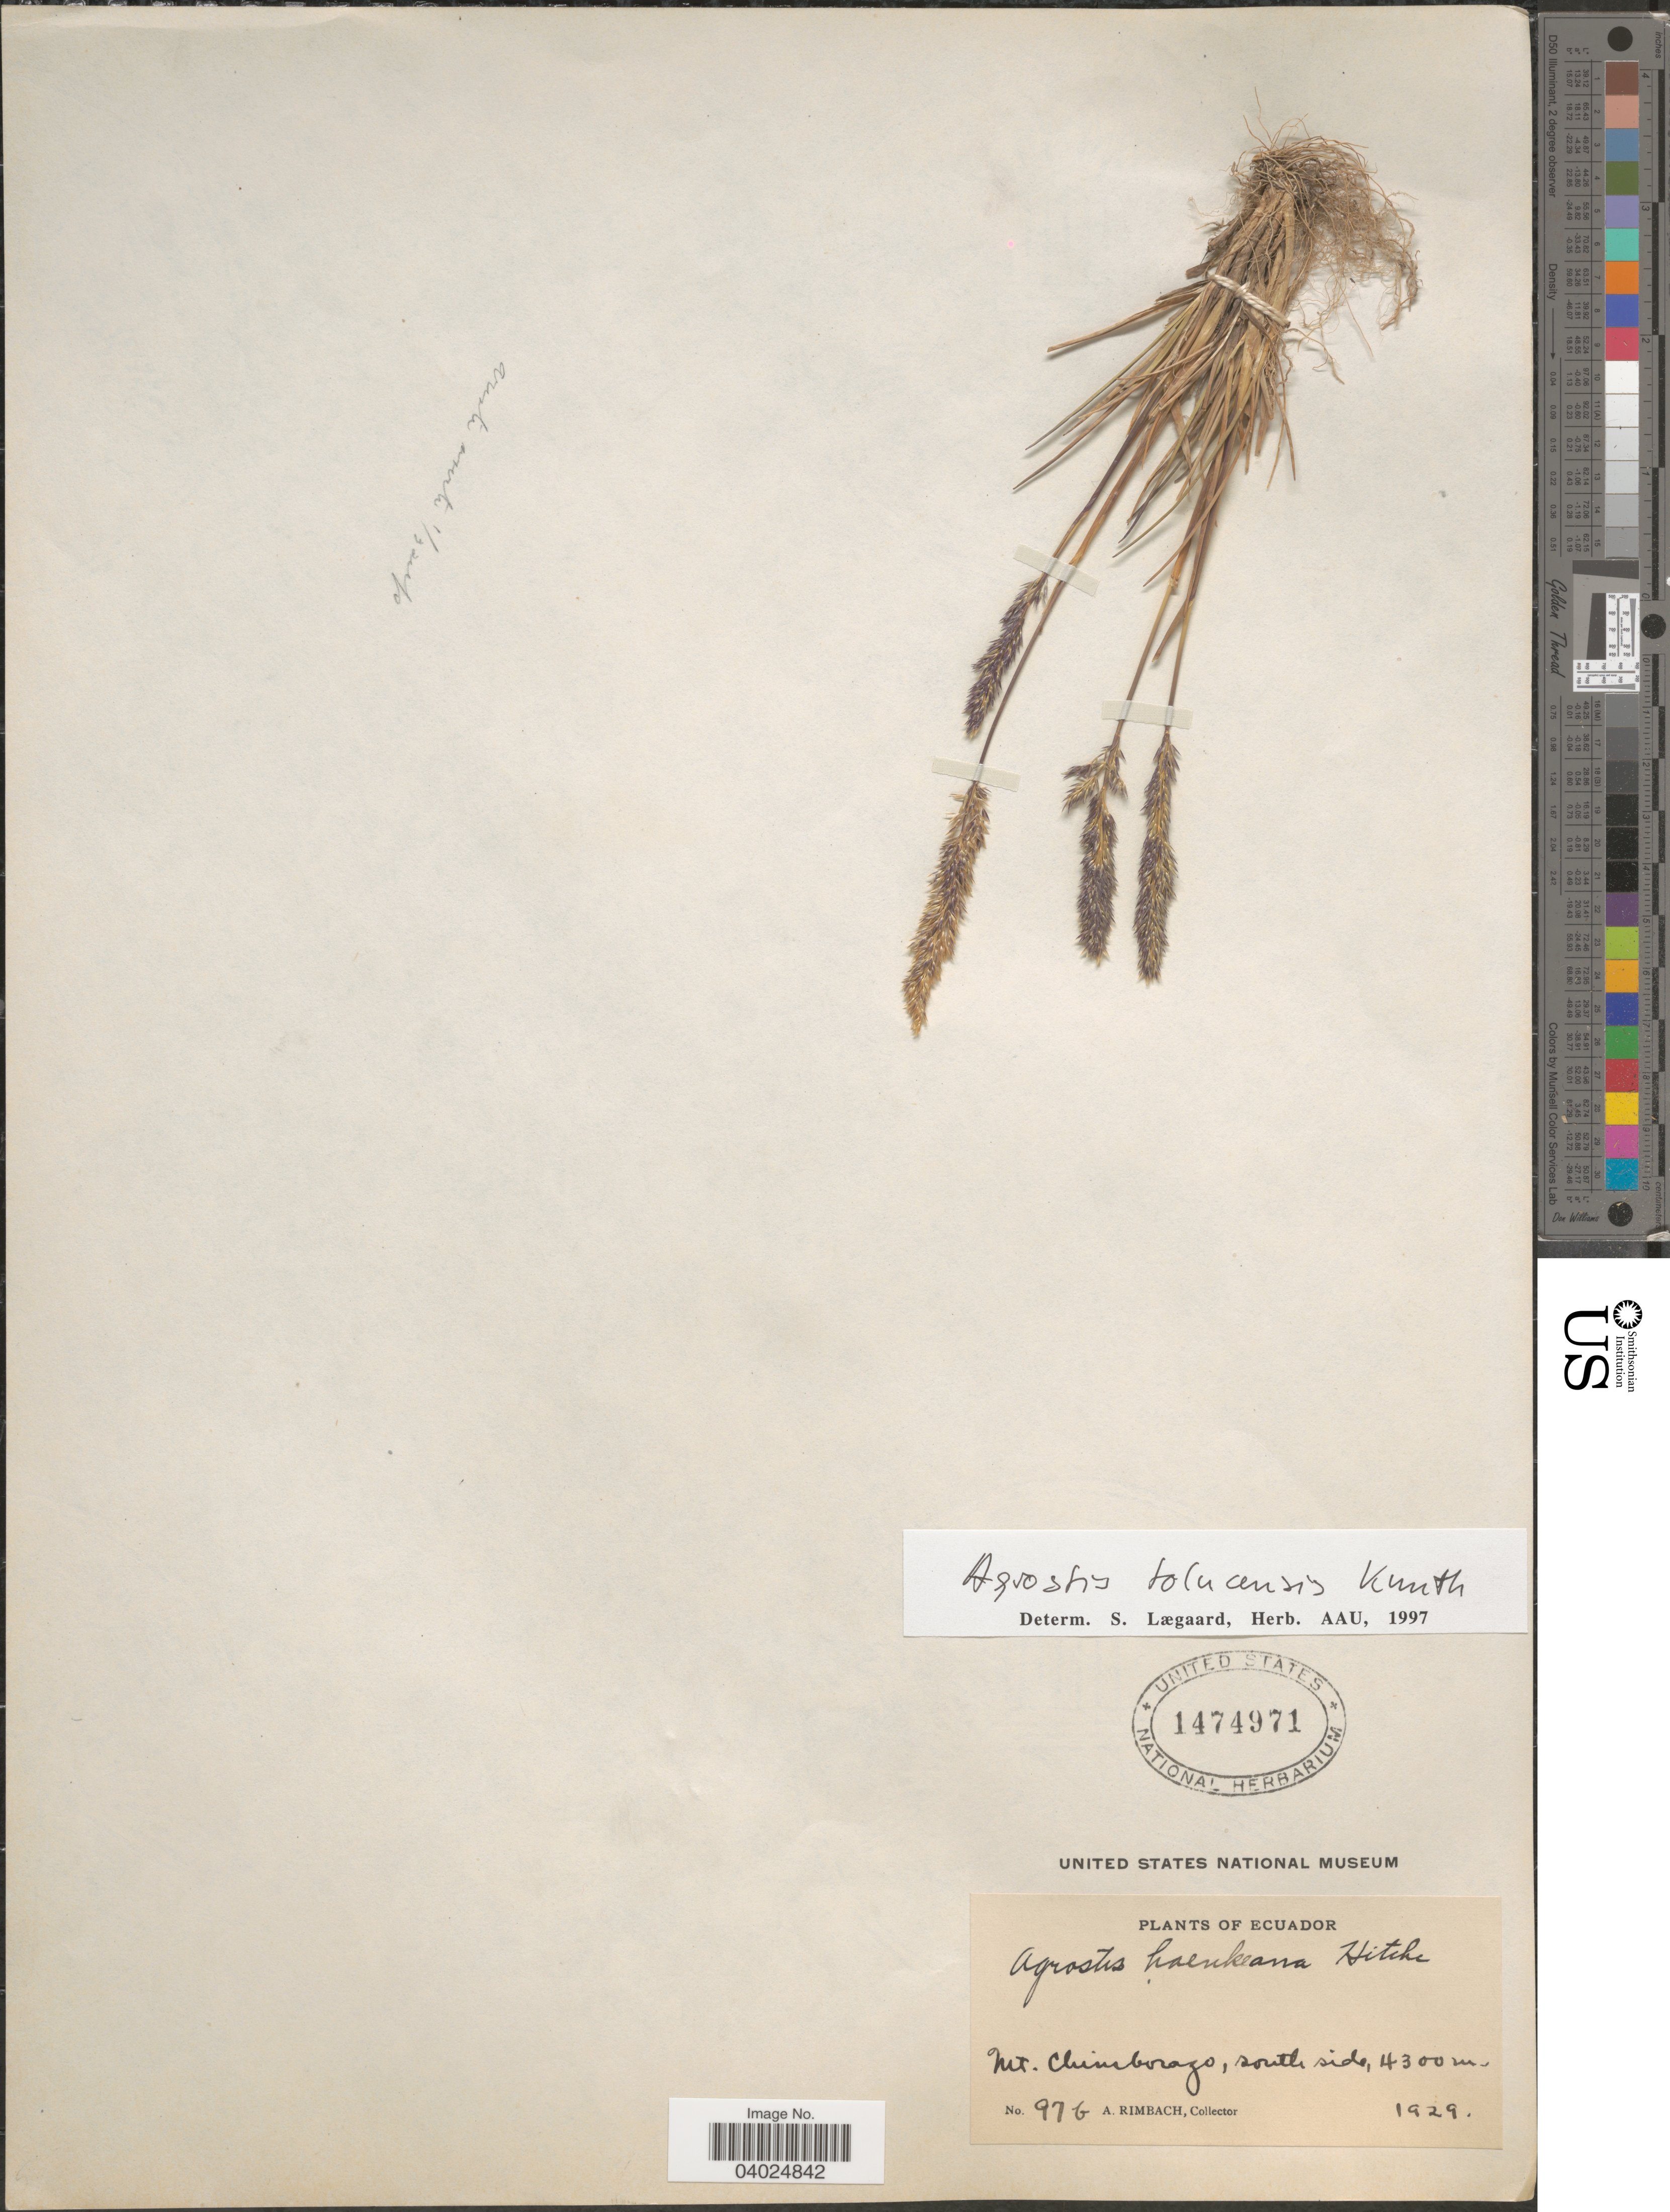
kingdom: Plantae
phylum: Tracheophyta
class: Liliopsida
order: Poales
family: Poaceae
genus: Agrostis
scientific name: Agrostis tolucensis Kunth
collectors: A. Rimbach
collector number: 97 b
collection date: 1929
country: Ecuador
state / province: Chimborazo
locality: Mt. Chimborazo, south side.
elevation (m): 4300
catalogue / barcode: US 1474971